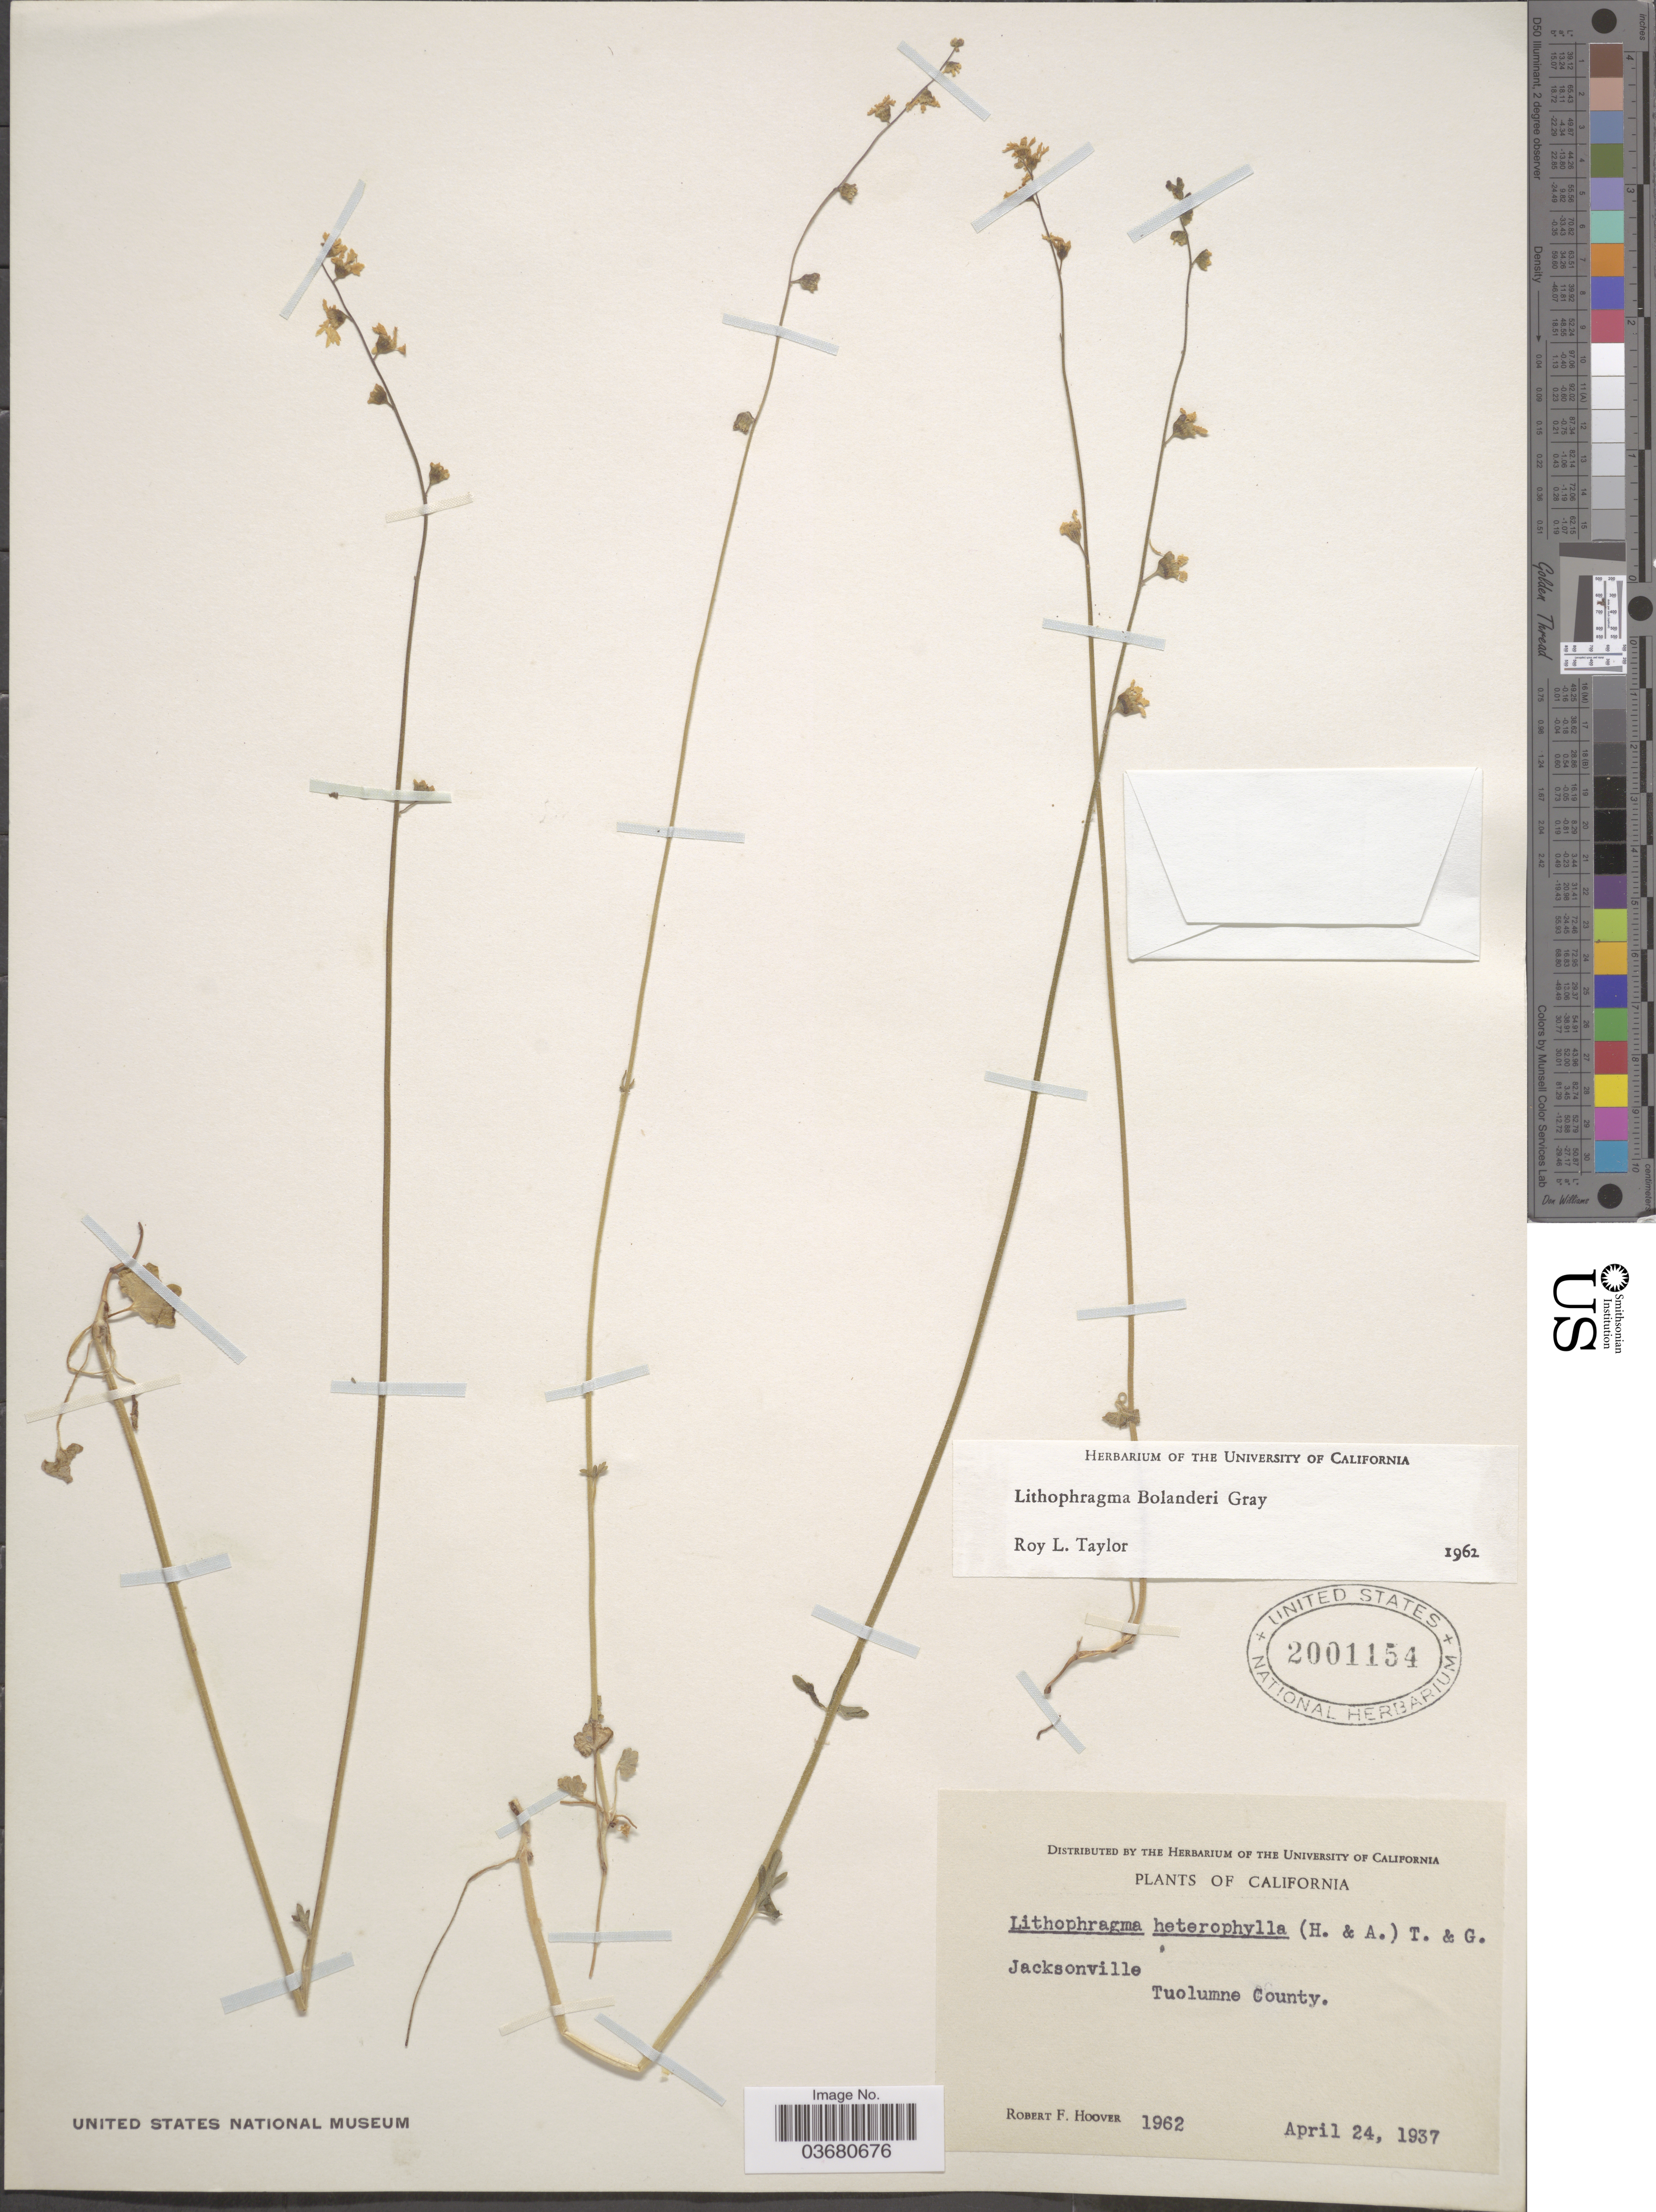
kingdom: Plantae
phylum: Tracheophyta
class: Magnoliopsida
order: Saxifragales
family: Saxifragaceae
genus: Lithophragma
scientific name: Lithophragma bolanderi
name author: A. Gray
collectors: R. F. Hoover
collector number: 1962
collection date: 1937-04-24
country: United States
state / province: California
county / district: Tuolumne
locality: Jacksonville. Tuolumne County.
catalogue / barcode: US 2001154